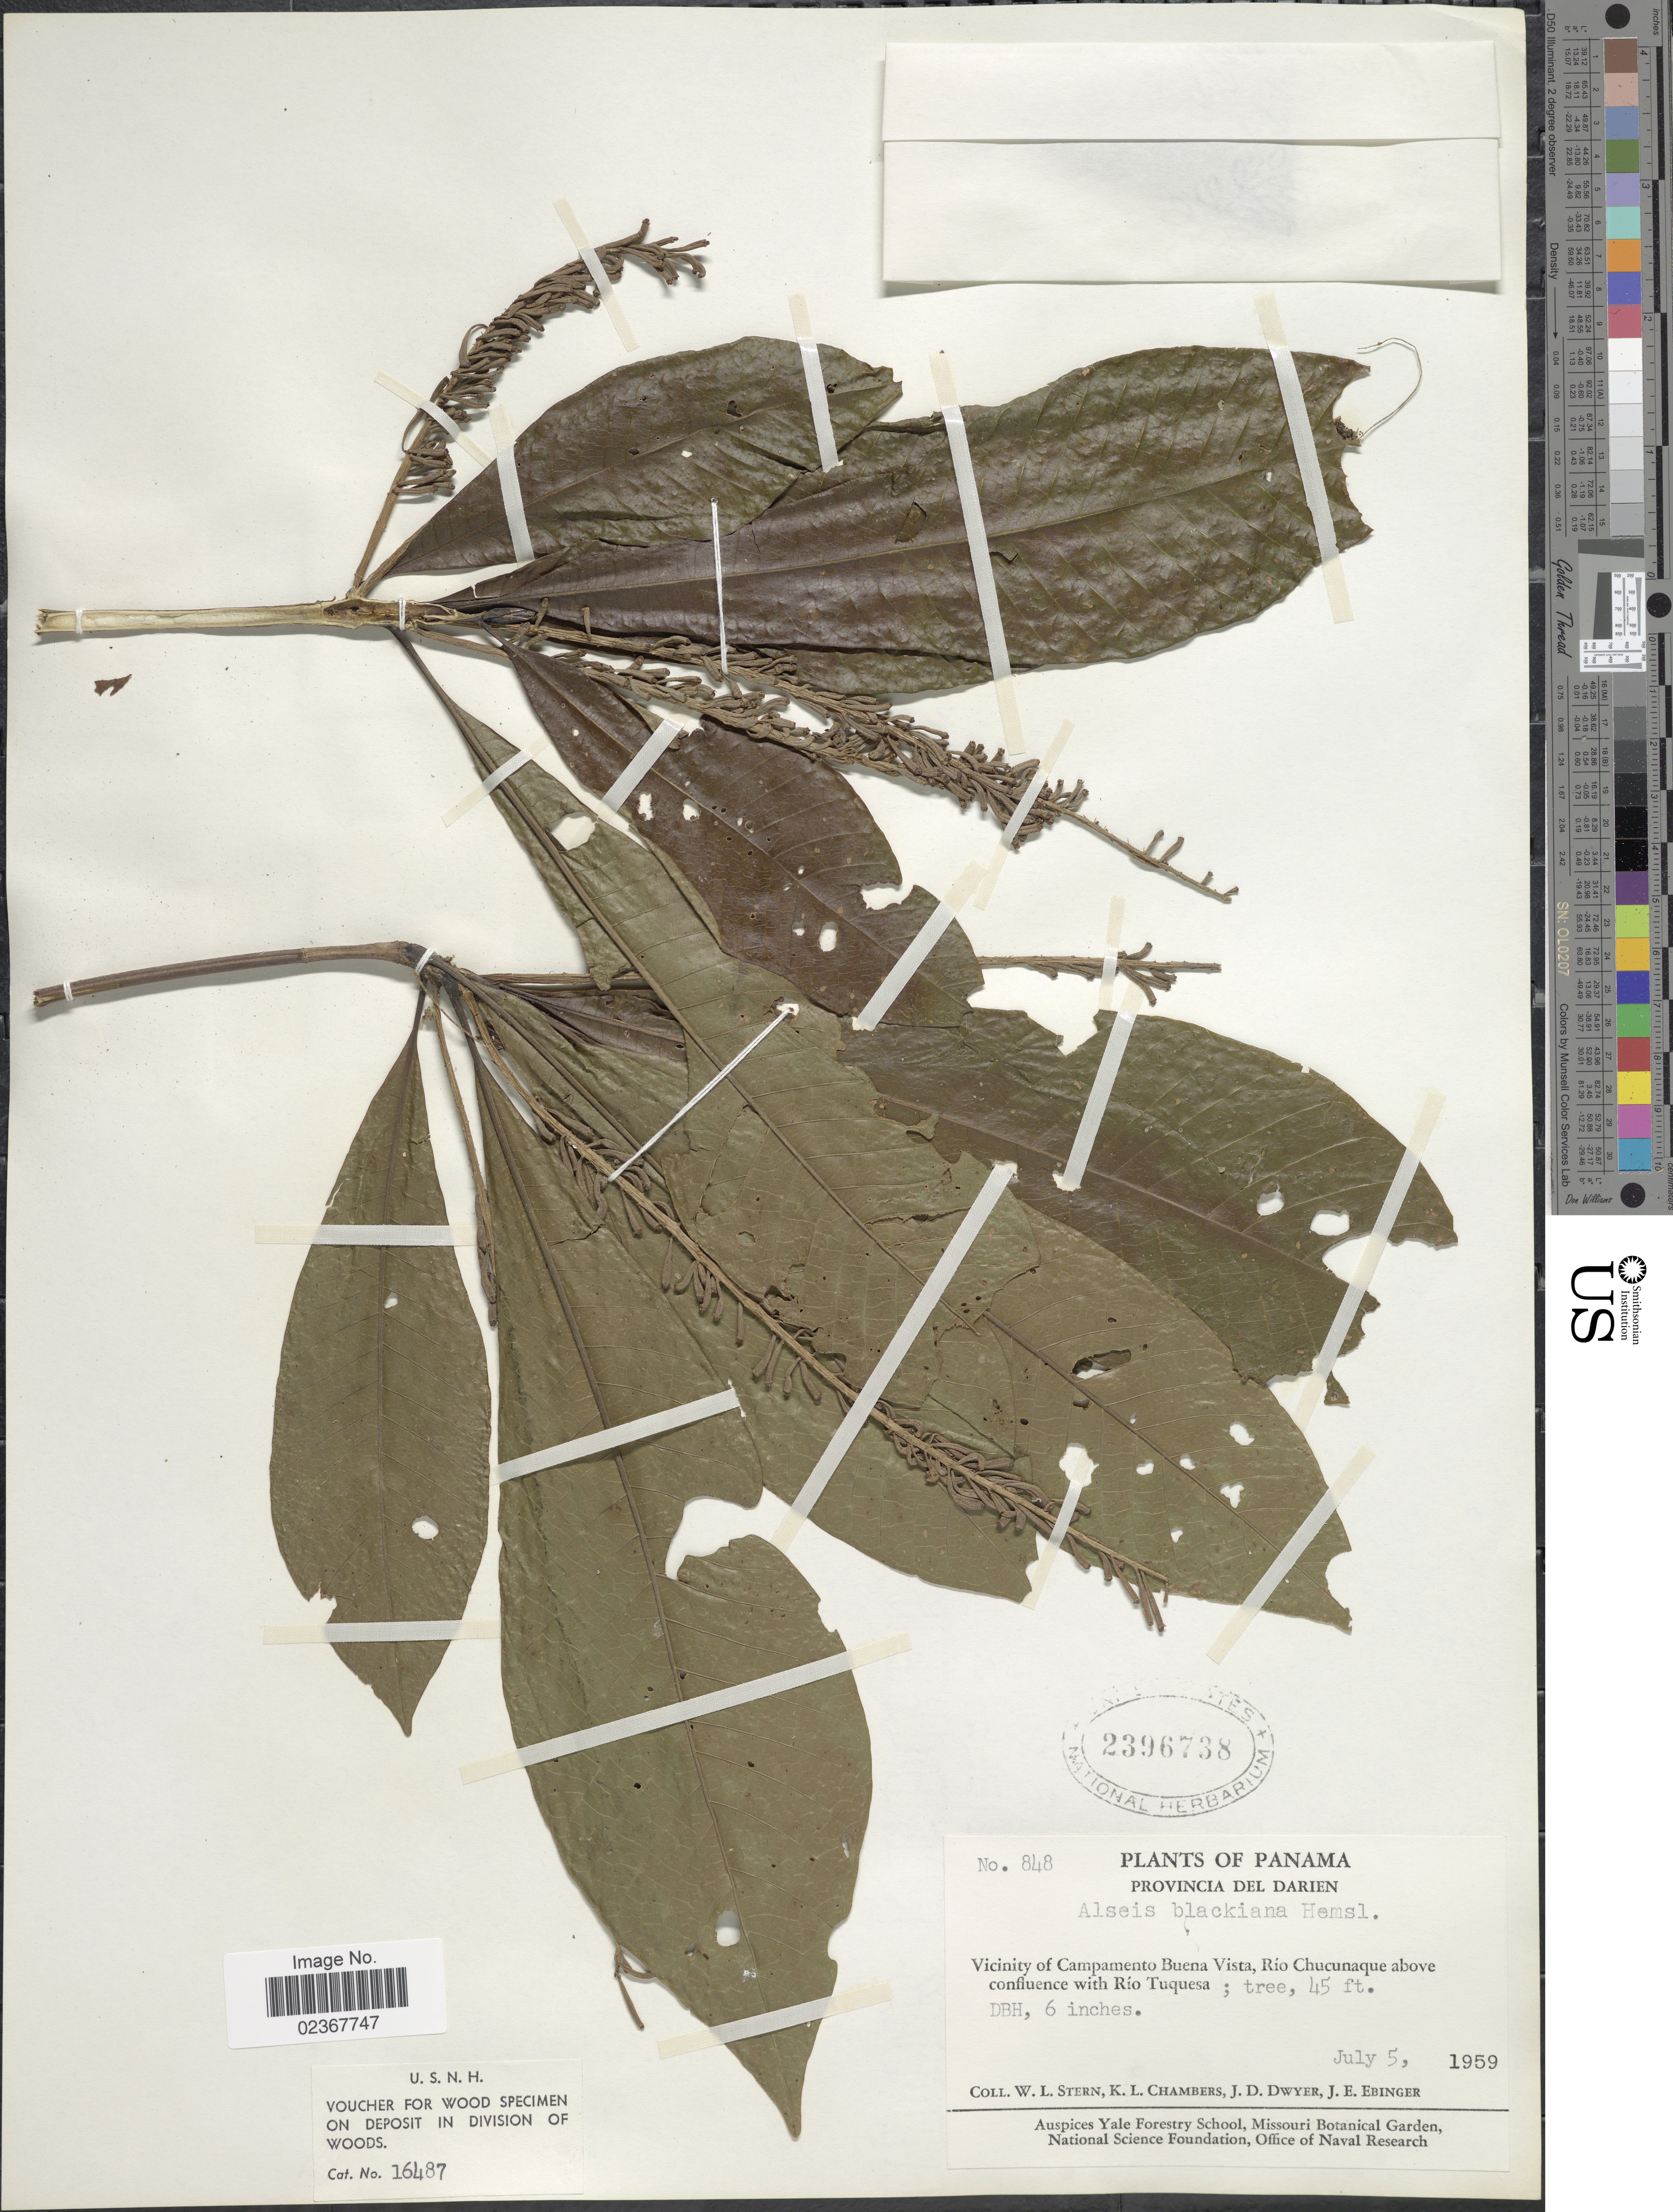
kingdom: Plantae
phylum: Tracheophyta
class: Magnoliopsida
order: Gentianales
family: Rubiaceae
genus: Alseis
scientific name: Alseis blackiana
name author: Hemsl.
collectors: W. L. Stern, K. Chambers, J. D. Dwyer & J. Ebinger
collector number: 848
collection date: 1959-07-05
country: Panama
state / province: Darién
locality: Vicinity of Campamento Buena Vista, Rio Chucunaque above confluence with Rio Tuquesa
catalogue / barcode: US 2396738